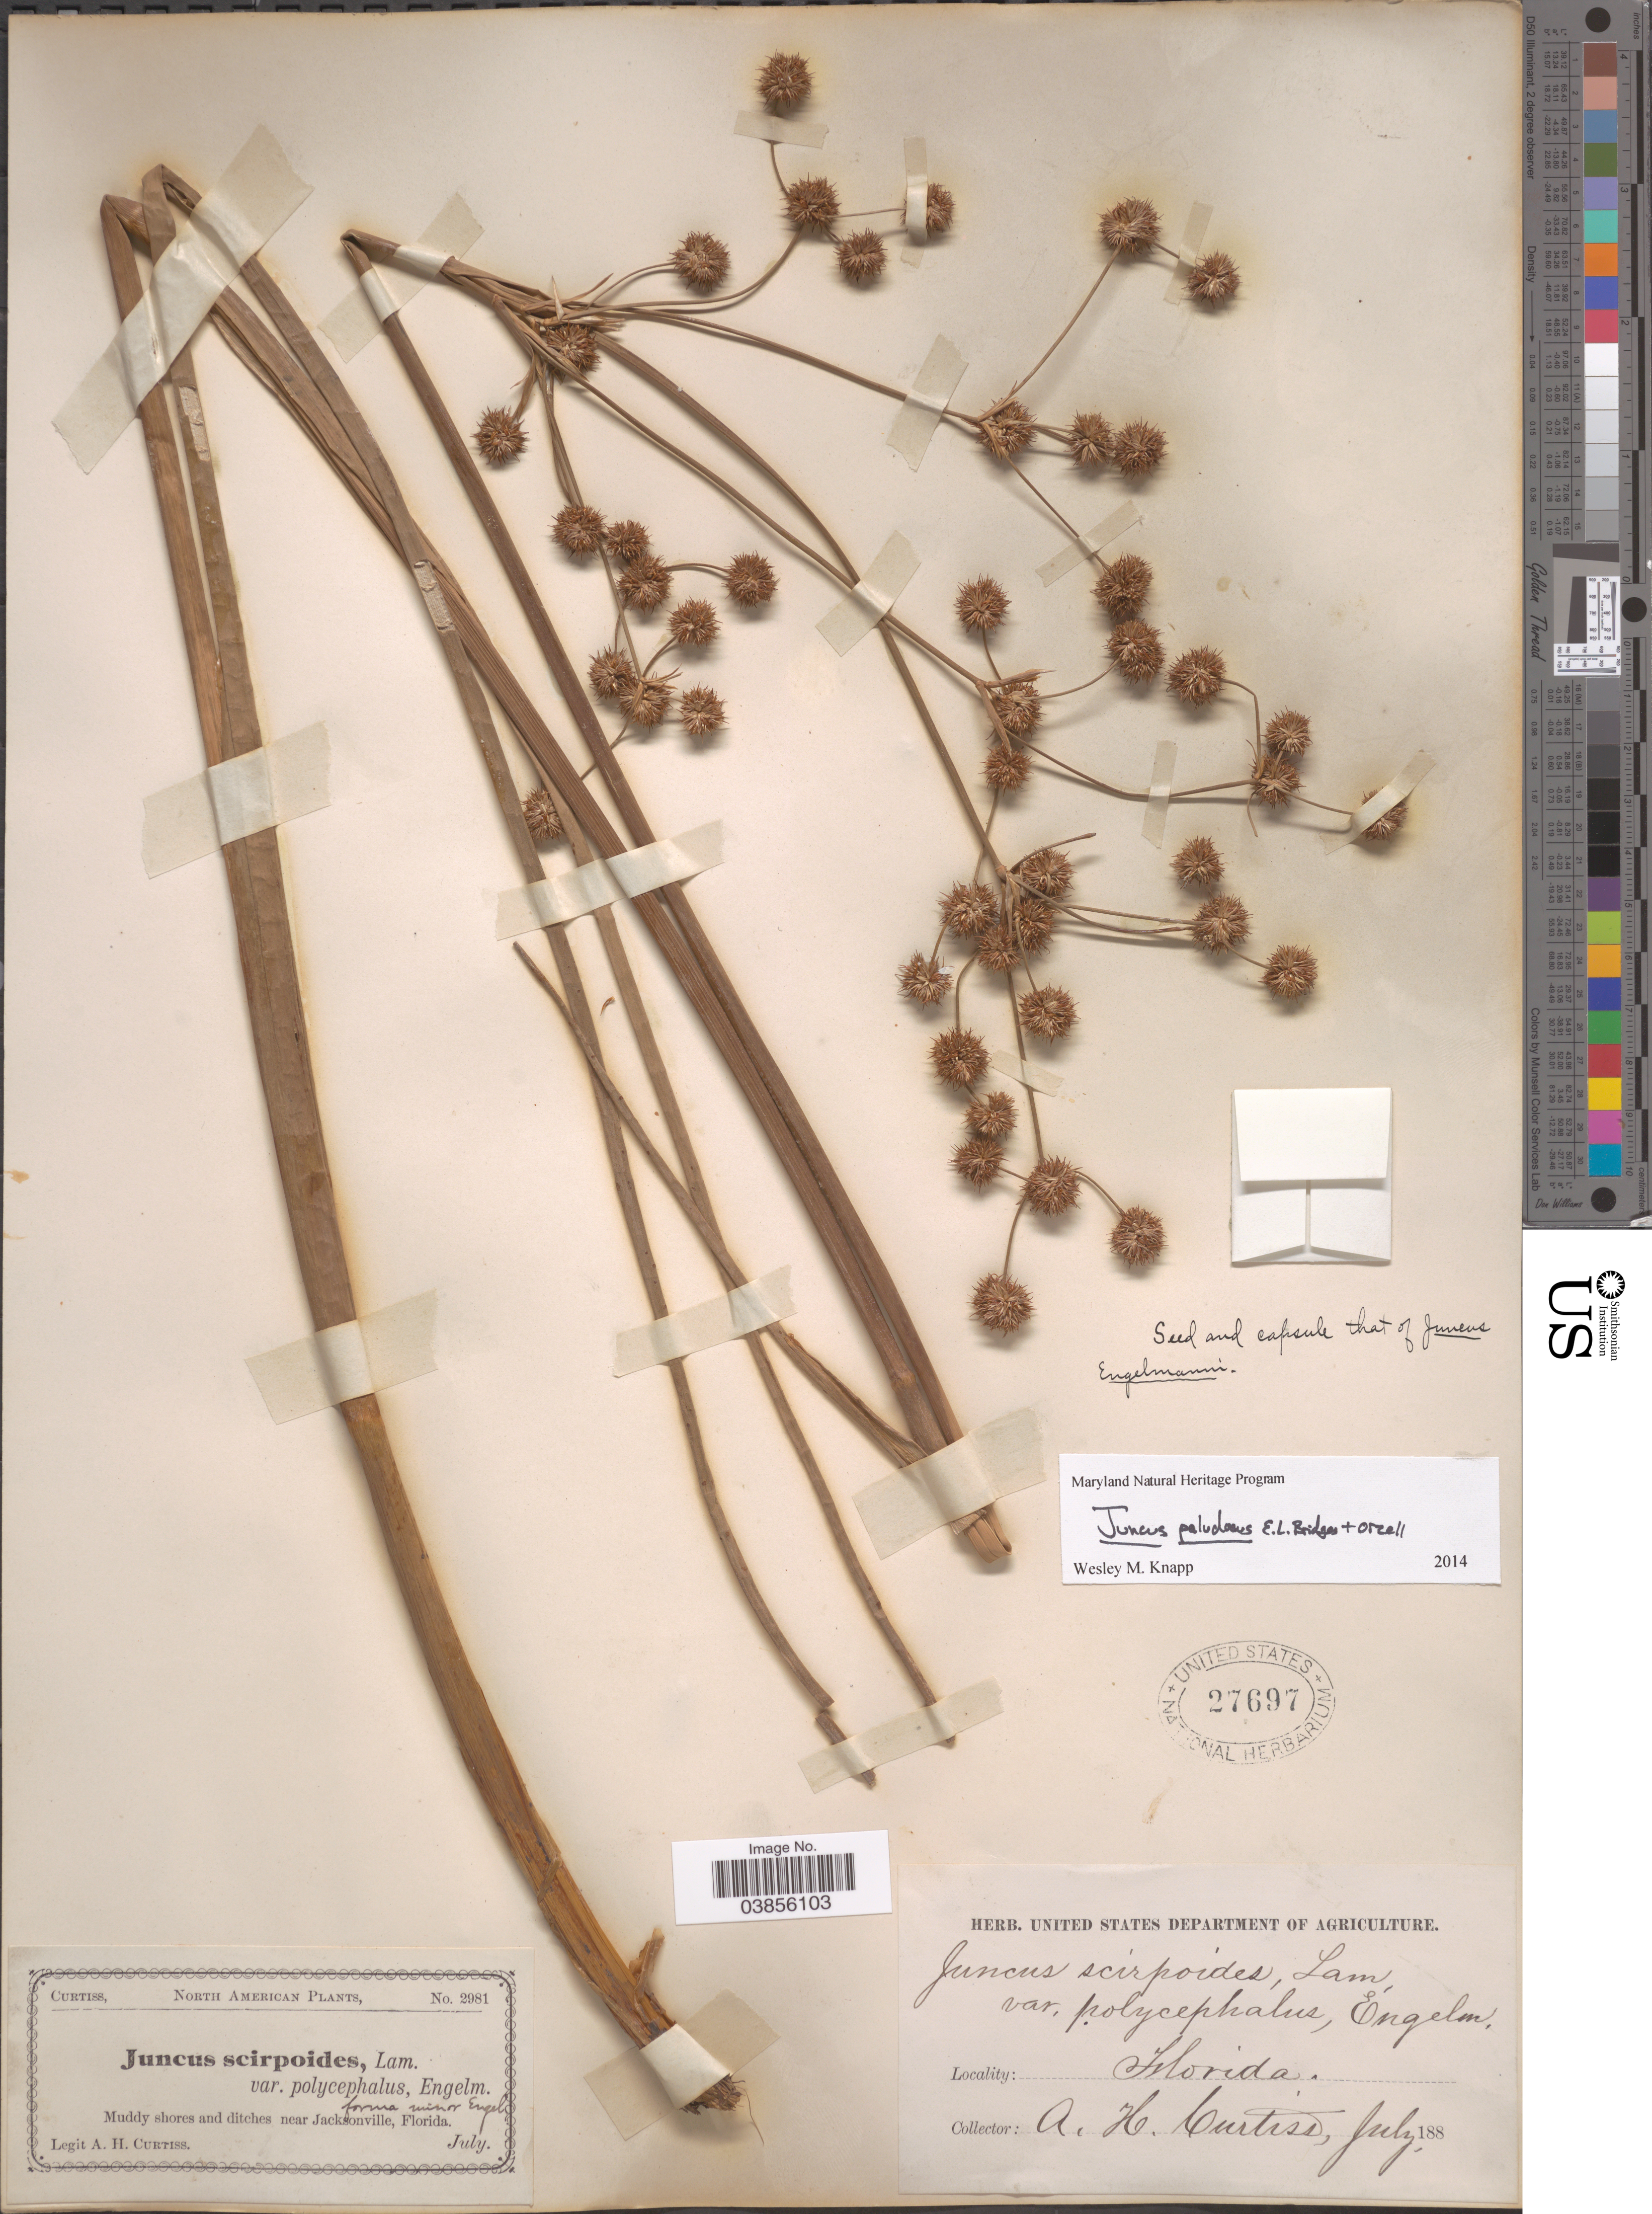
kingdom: Plantae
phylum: Tracheophyta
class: Liliopsida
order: Poales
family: Juncaceae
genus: Juncus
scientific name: Juncus paludosus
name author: E.L. Bridges & Orzell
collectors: A. H. Curtiss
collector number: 2981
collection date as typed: July 188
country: United States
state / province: Florida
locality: Muddy shores and ditches near Jacksonville.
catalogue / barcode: US 27697